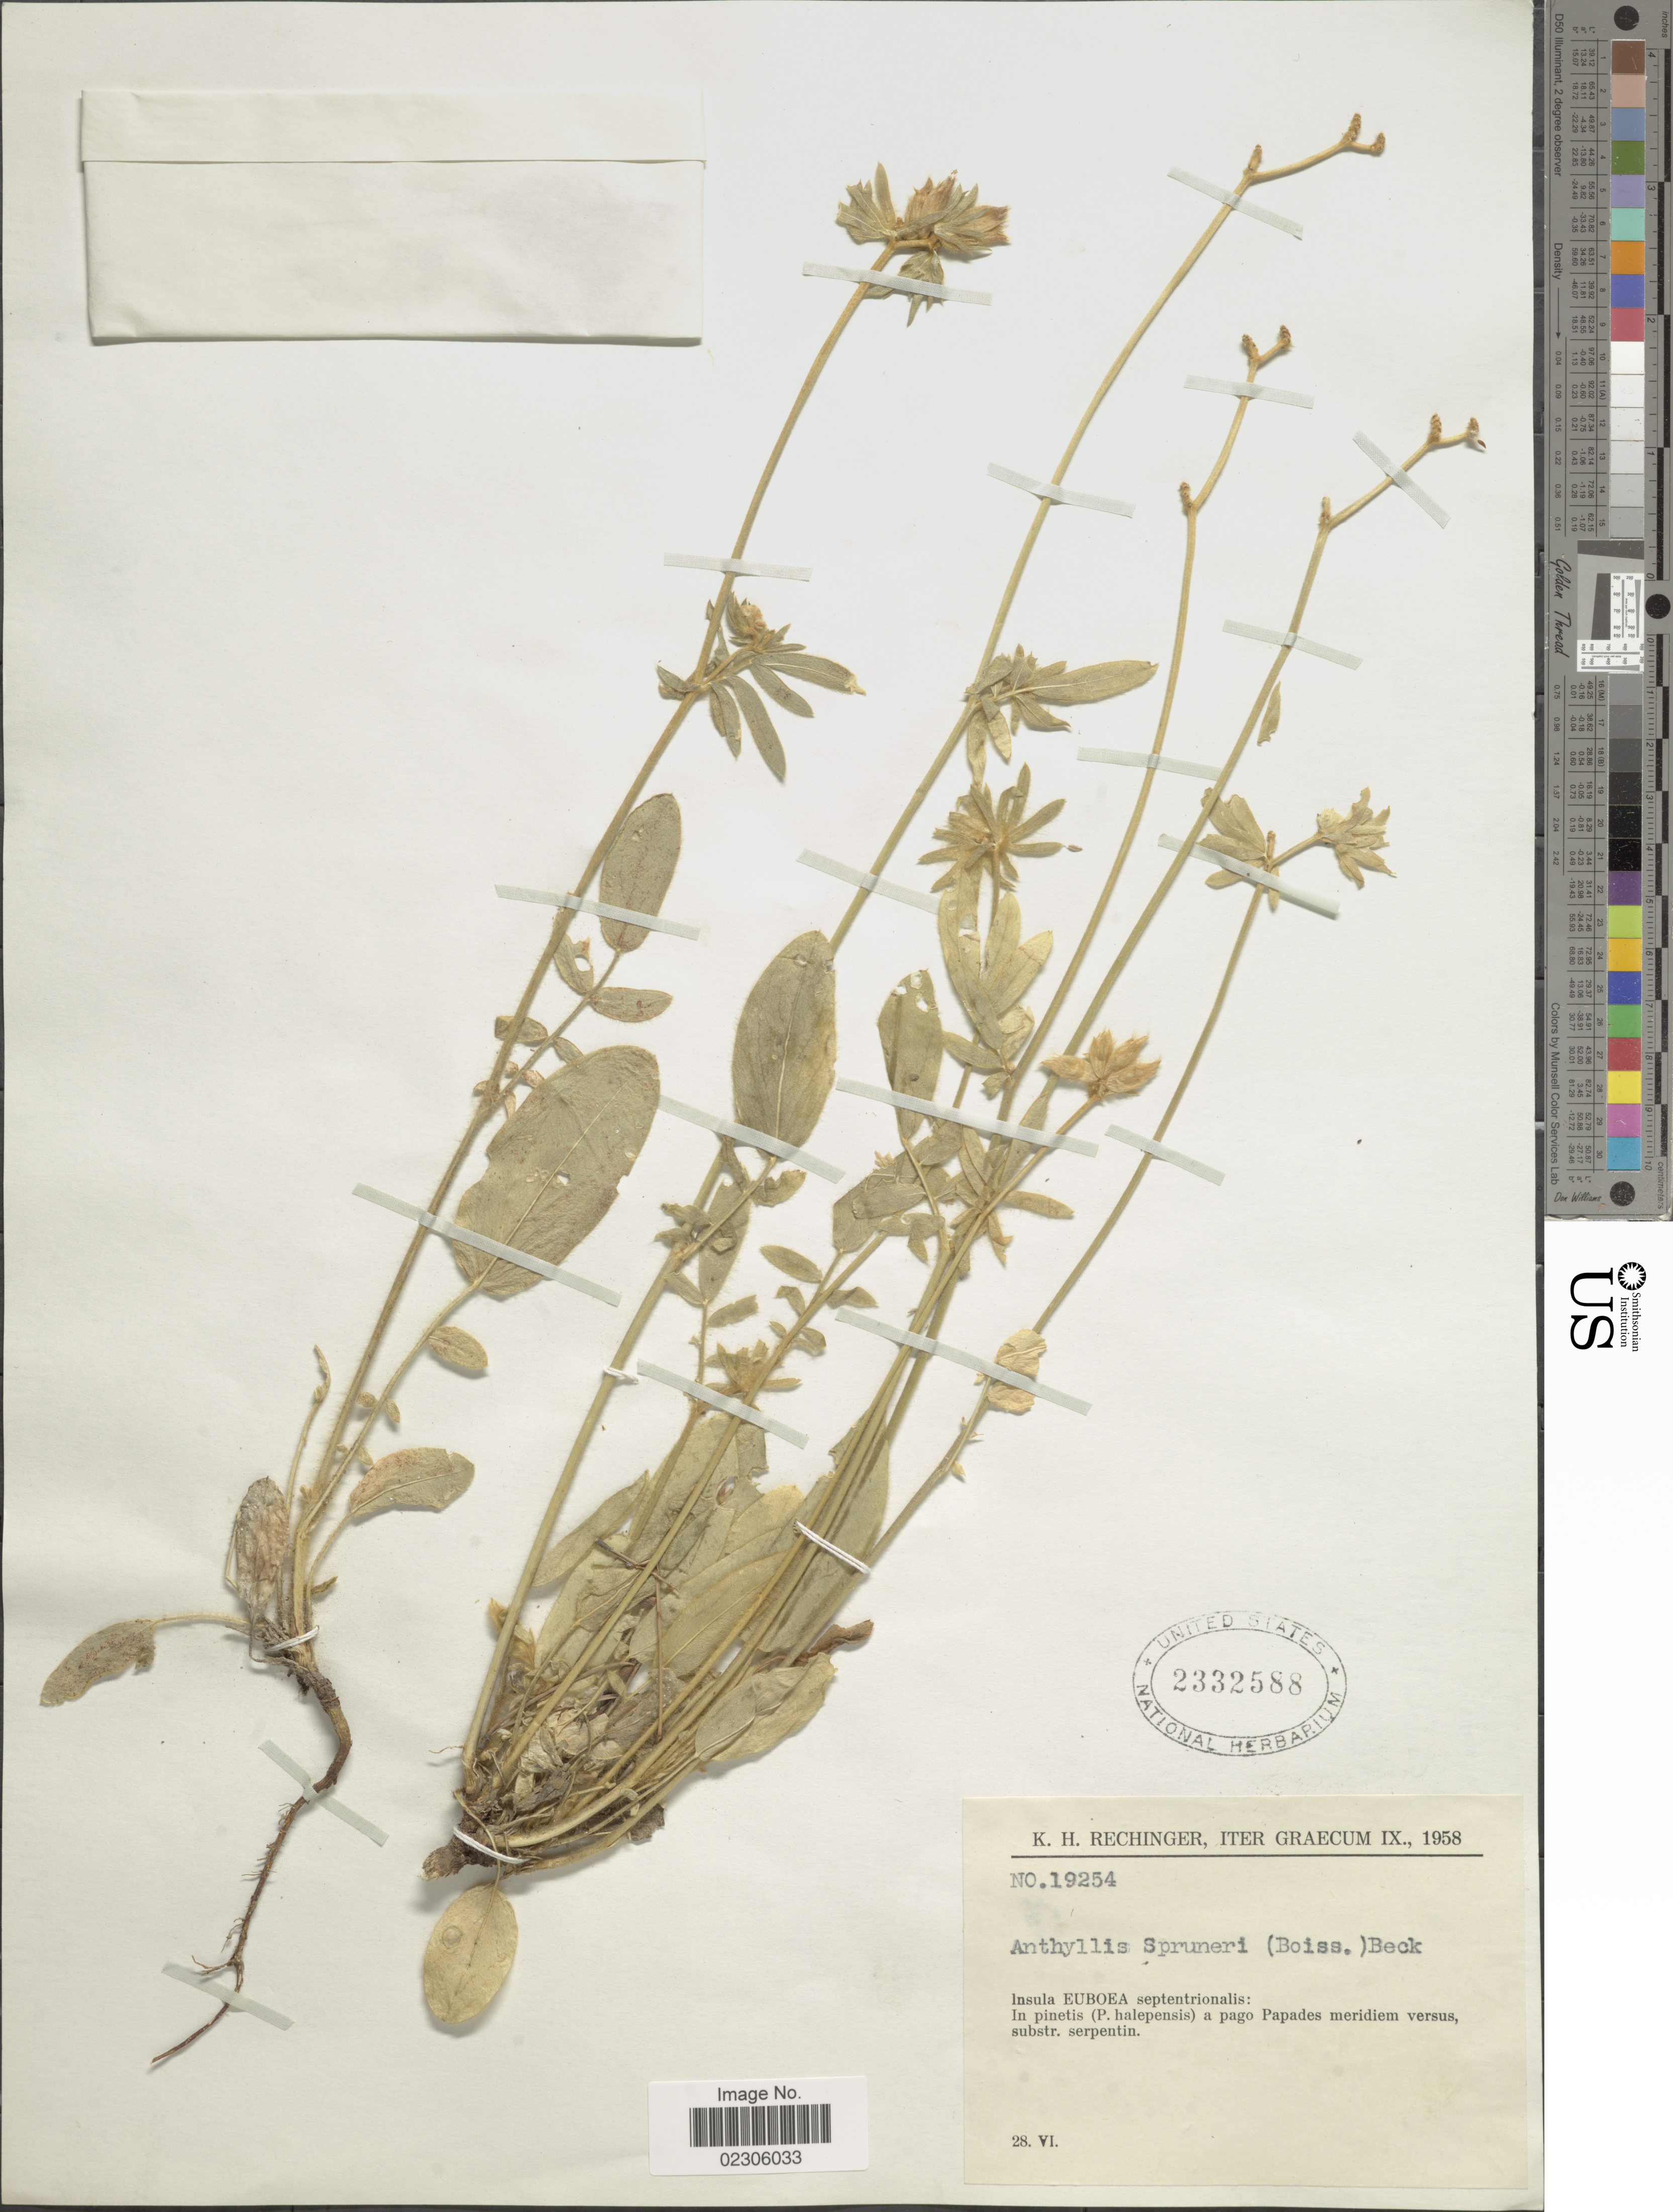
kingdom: Plantae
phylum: Tracheophyta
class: Magnoliopsida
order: Fabales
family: Fabaceae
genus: Anthyllis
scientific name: Anthyllis vulneraria subsp. praepropera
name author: Bornm.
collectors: K. H. Rechinger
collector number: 19254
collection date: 1958-06-28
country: Greece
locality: Graecum, Insula Euboea septentrionalis, pinetis (P. halepensis) a pago Papades meridiem versus, substr. serpentin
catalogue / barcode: US 2332588